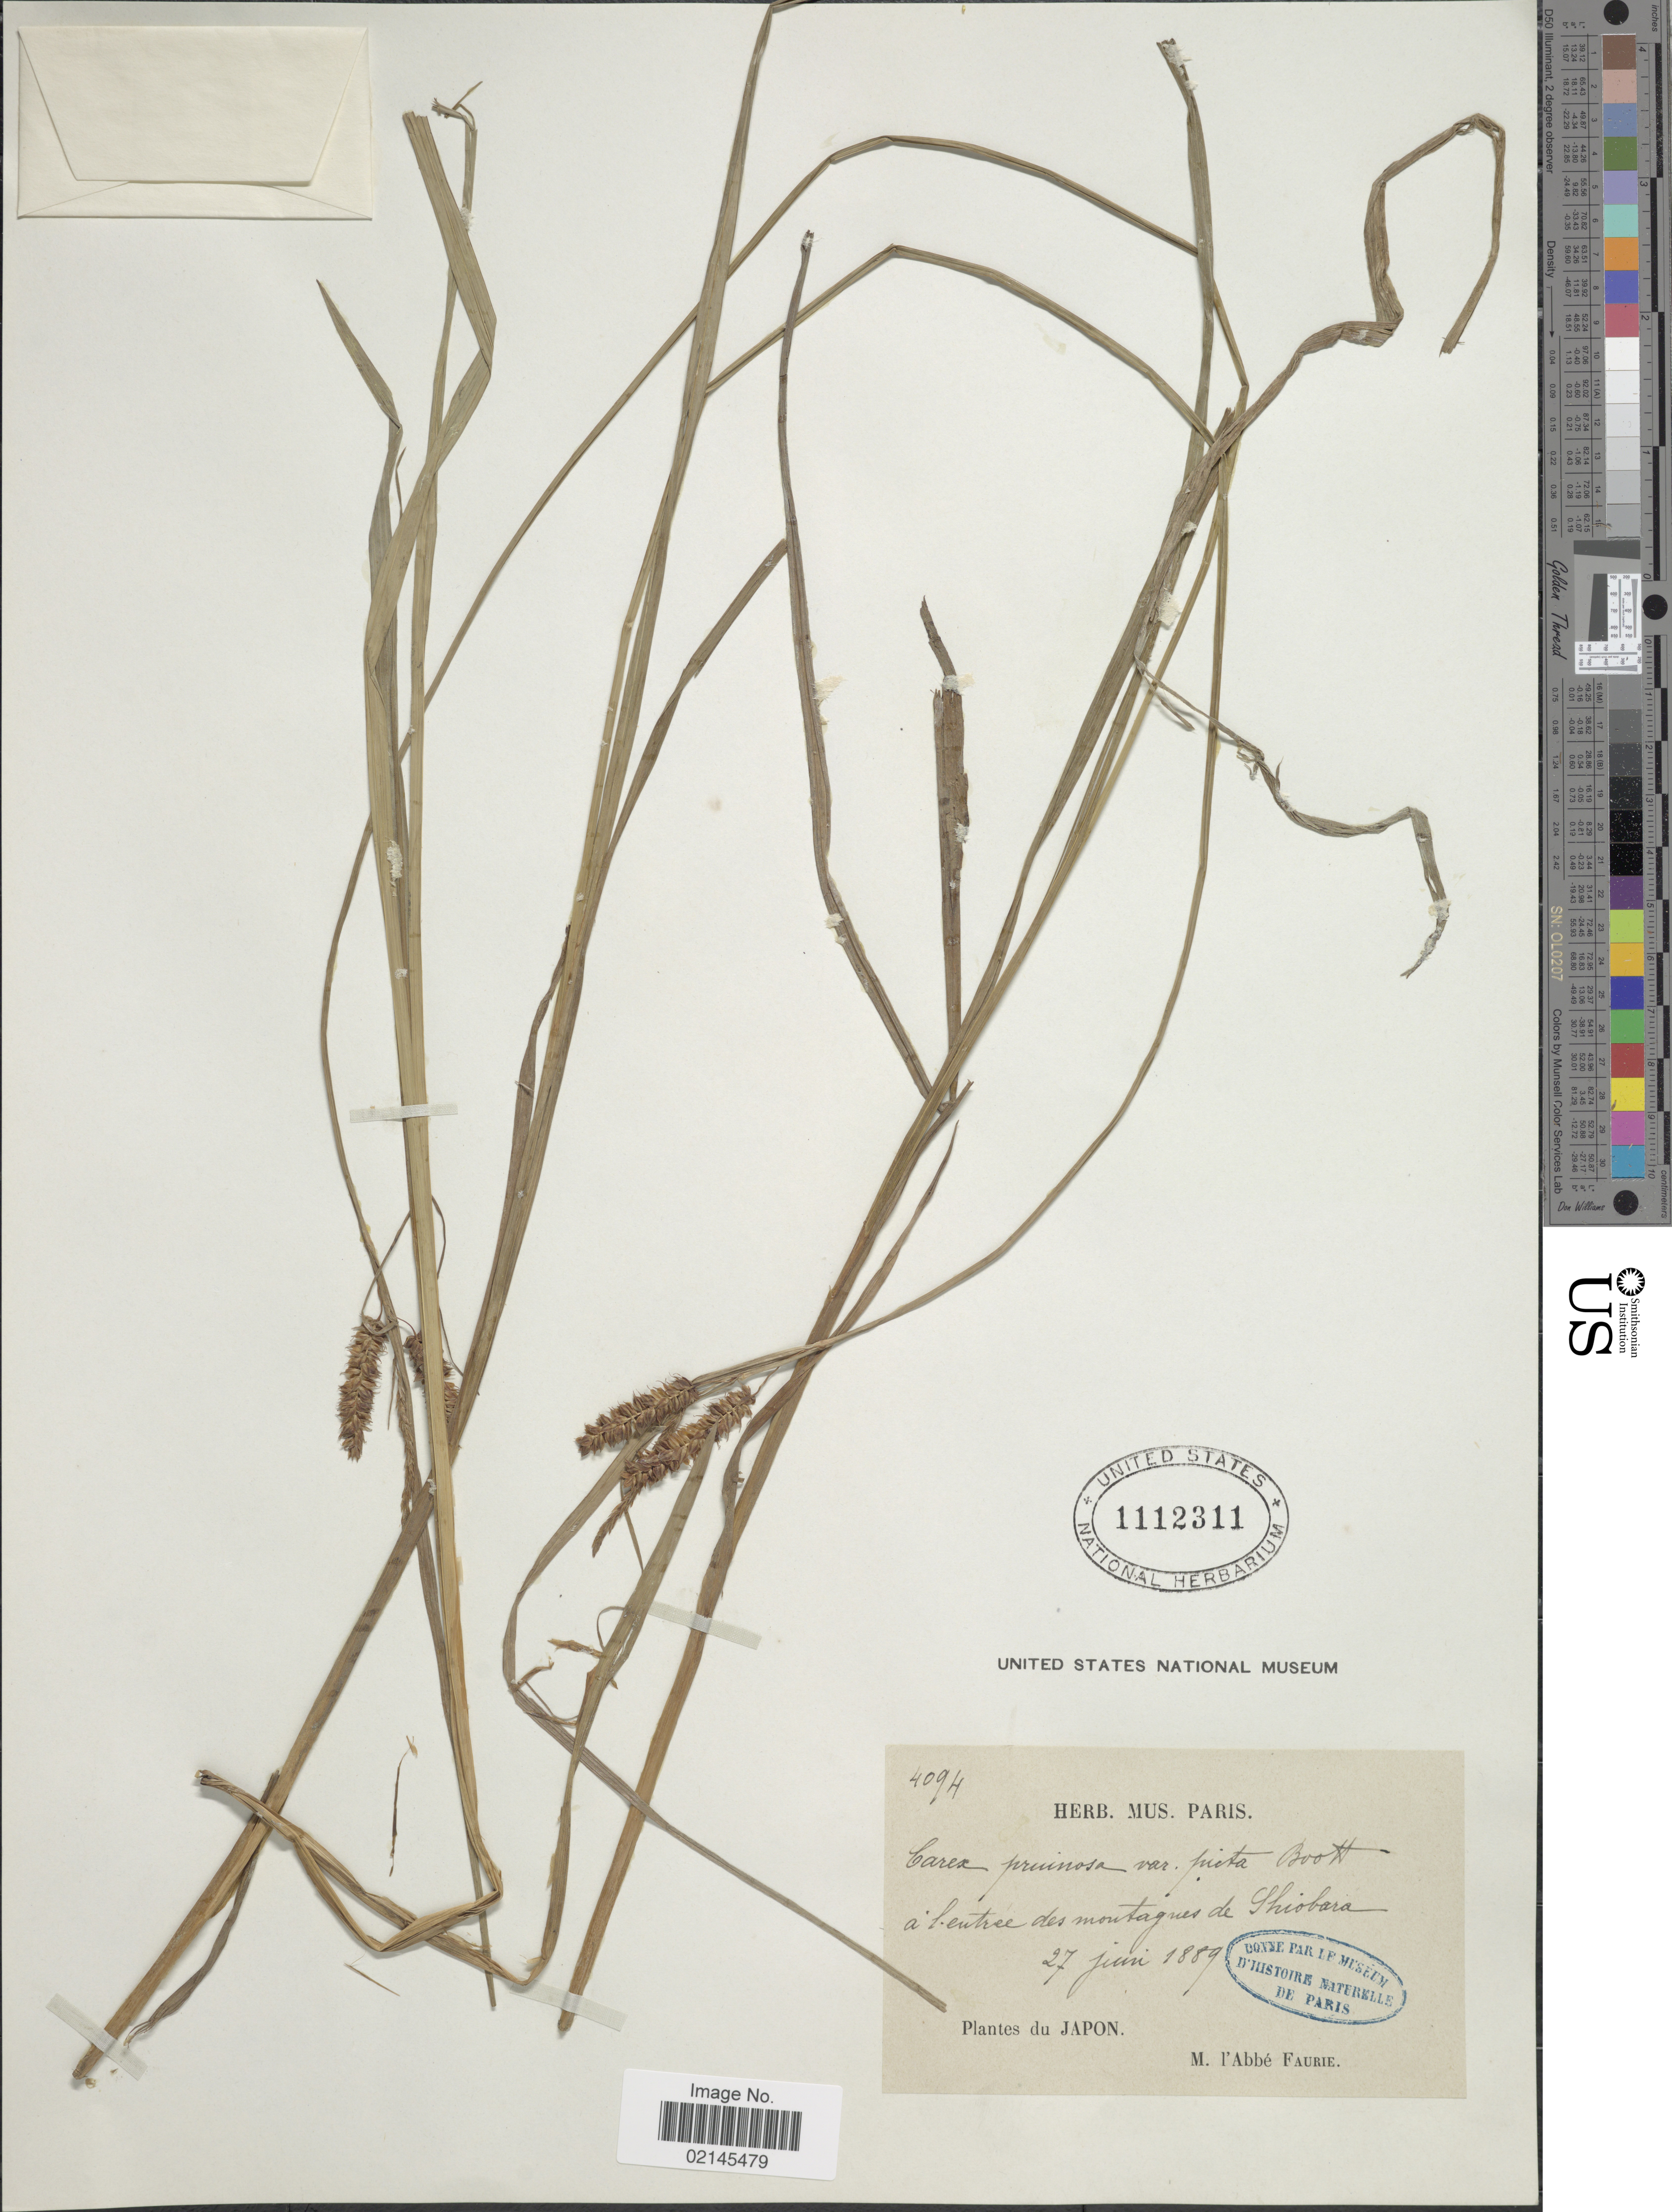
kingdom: Plantae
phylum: Tracheophyta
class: Liliopsida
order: Poales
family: Cyperaceae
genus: Carex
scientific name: Carex pruinosa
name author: Boott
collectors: A. Faurie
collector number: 4094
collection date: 1889-06-27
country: Japan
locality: Montagnes de Shiobara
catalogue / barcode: US 1112311